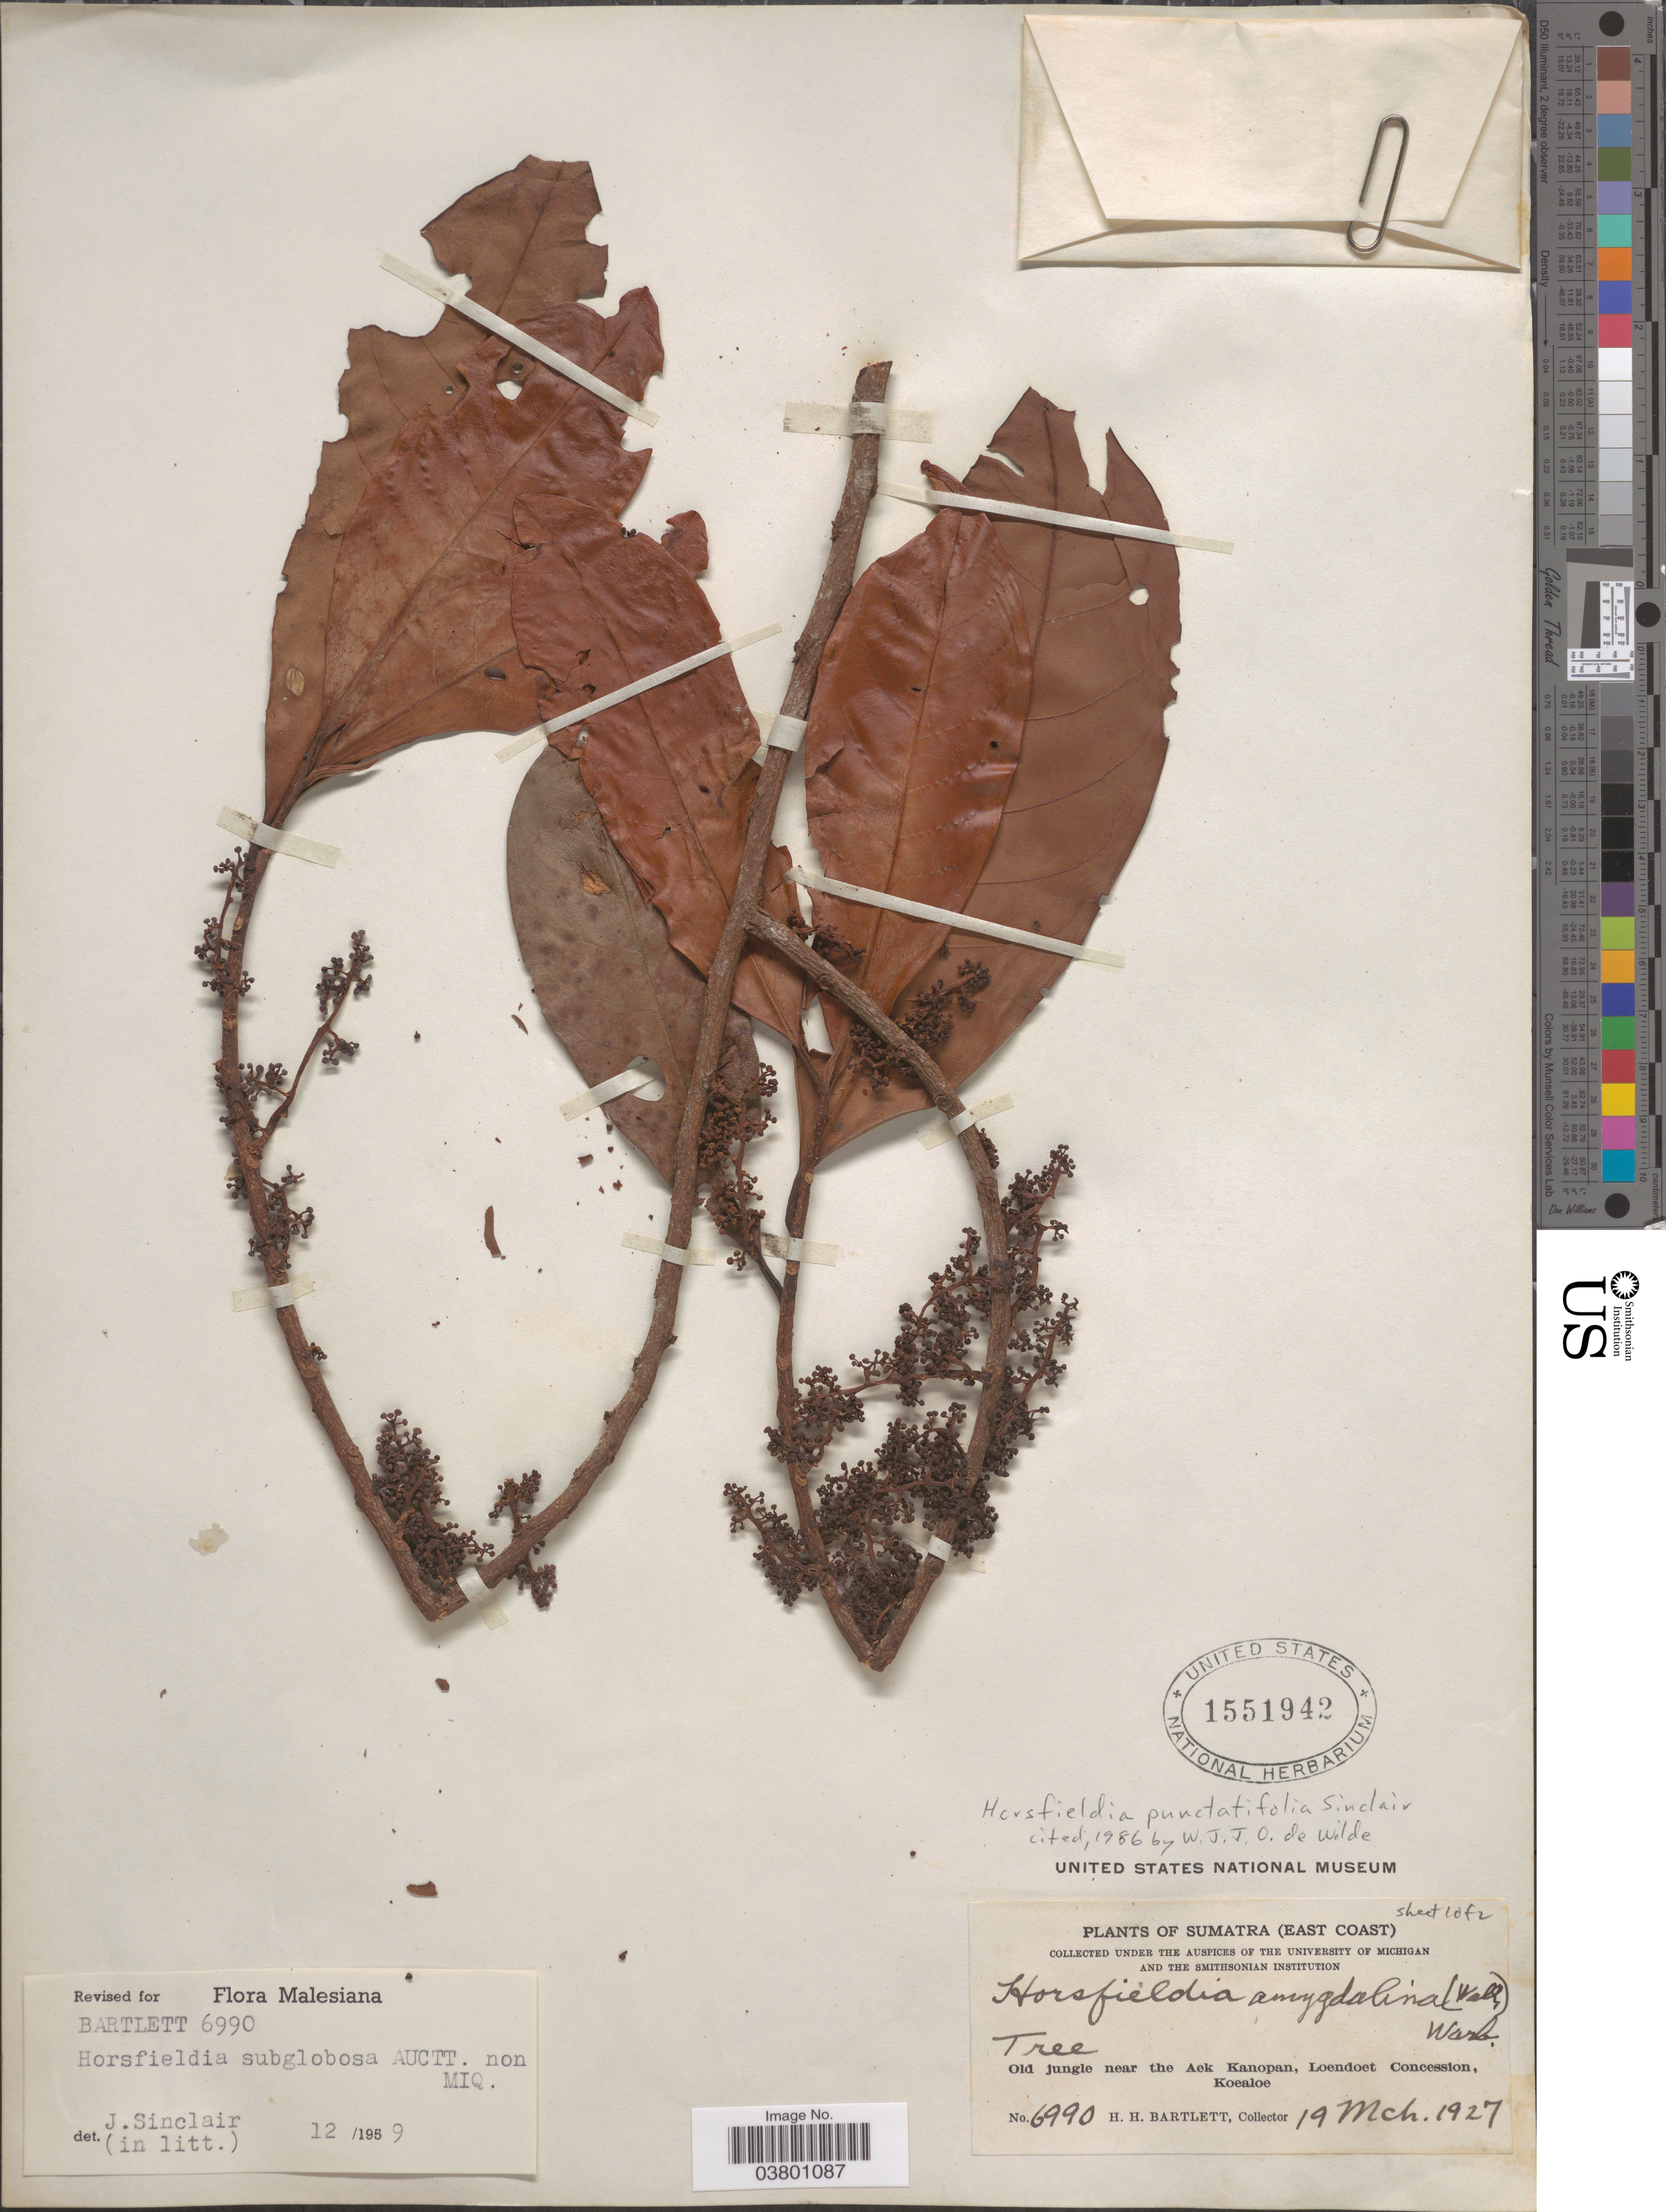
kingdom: Plantae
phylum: Tracheophyta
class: Magnoliopsida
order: Magnoliales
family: Myristicaceae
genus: Horsfieldia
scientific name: Horsfieldia punctatifolia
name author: J. Sinclair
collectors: H. H. Bartlett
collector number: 6990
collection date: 1927-03-19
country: Indonesia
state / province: Sumatra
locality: East Coast. Old jungle near the Aek Kanopan, Loendoet Concession, Koealoe.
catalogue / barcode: US 1551942